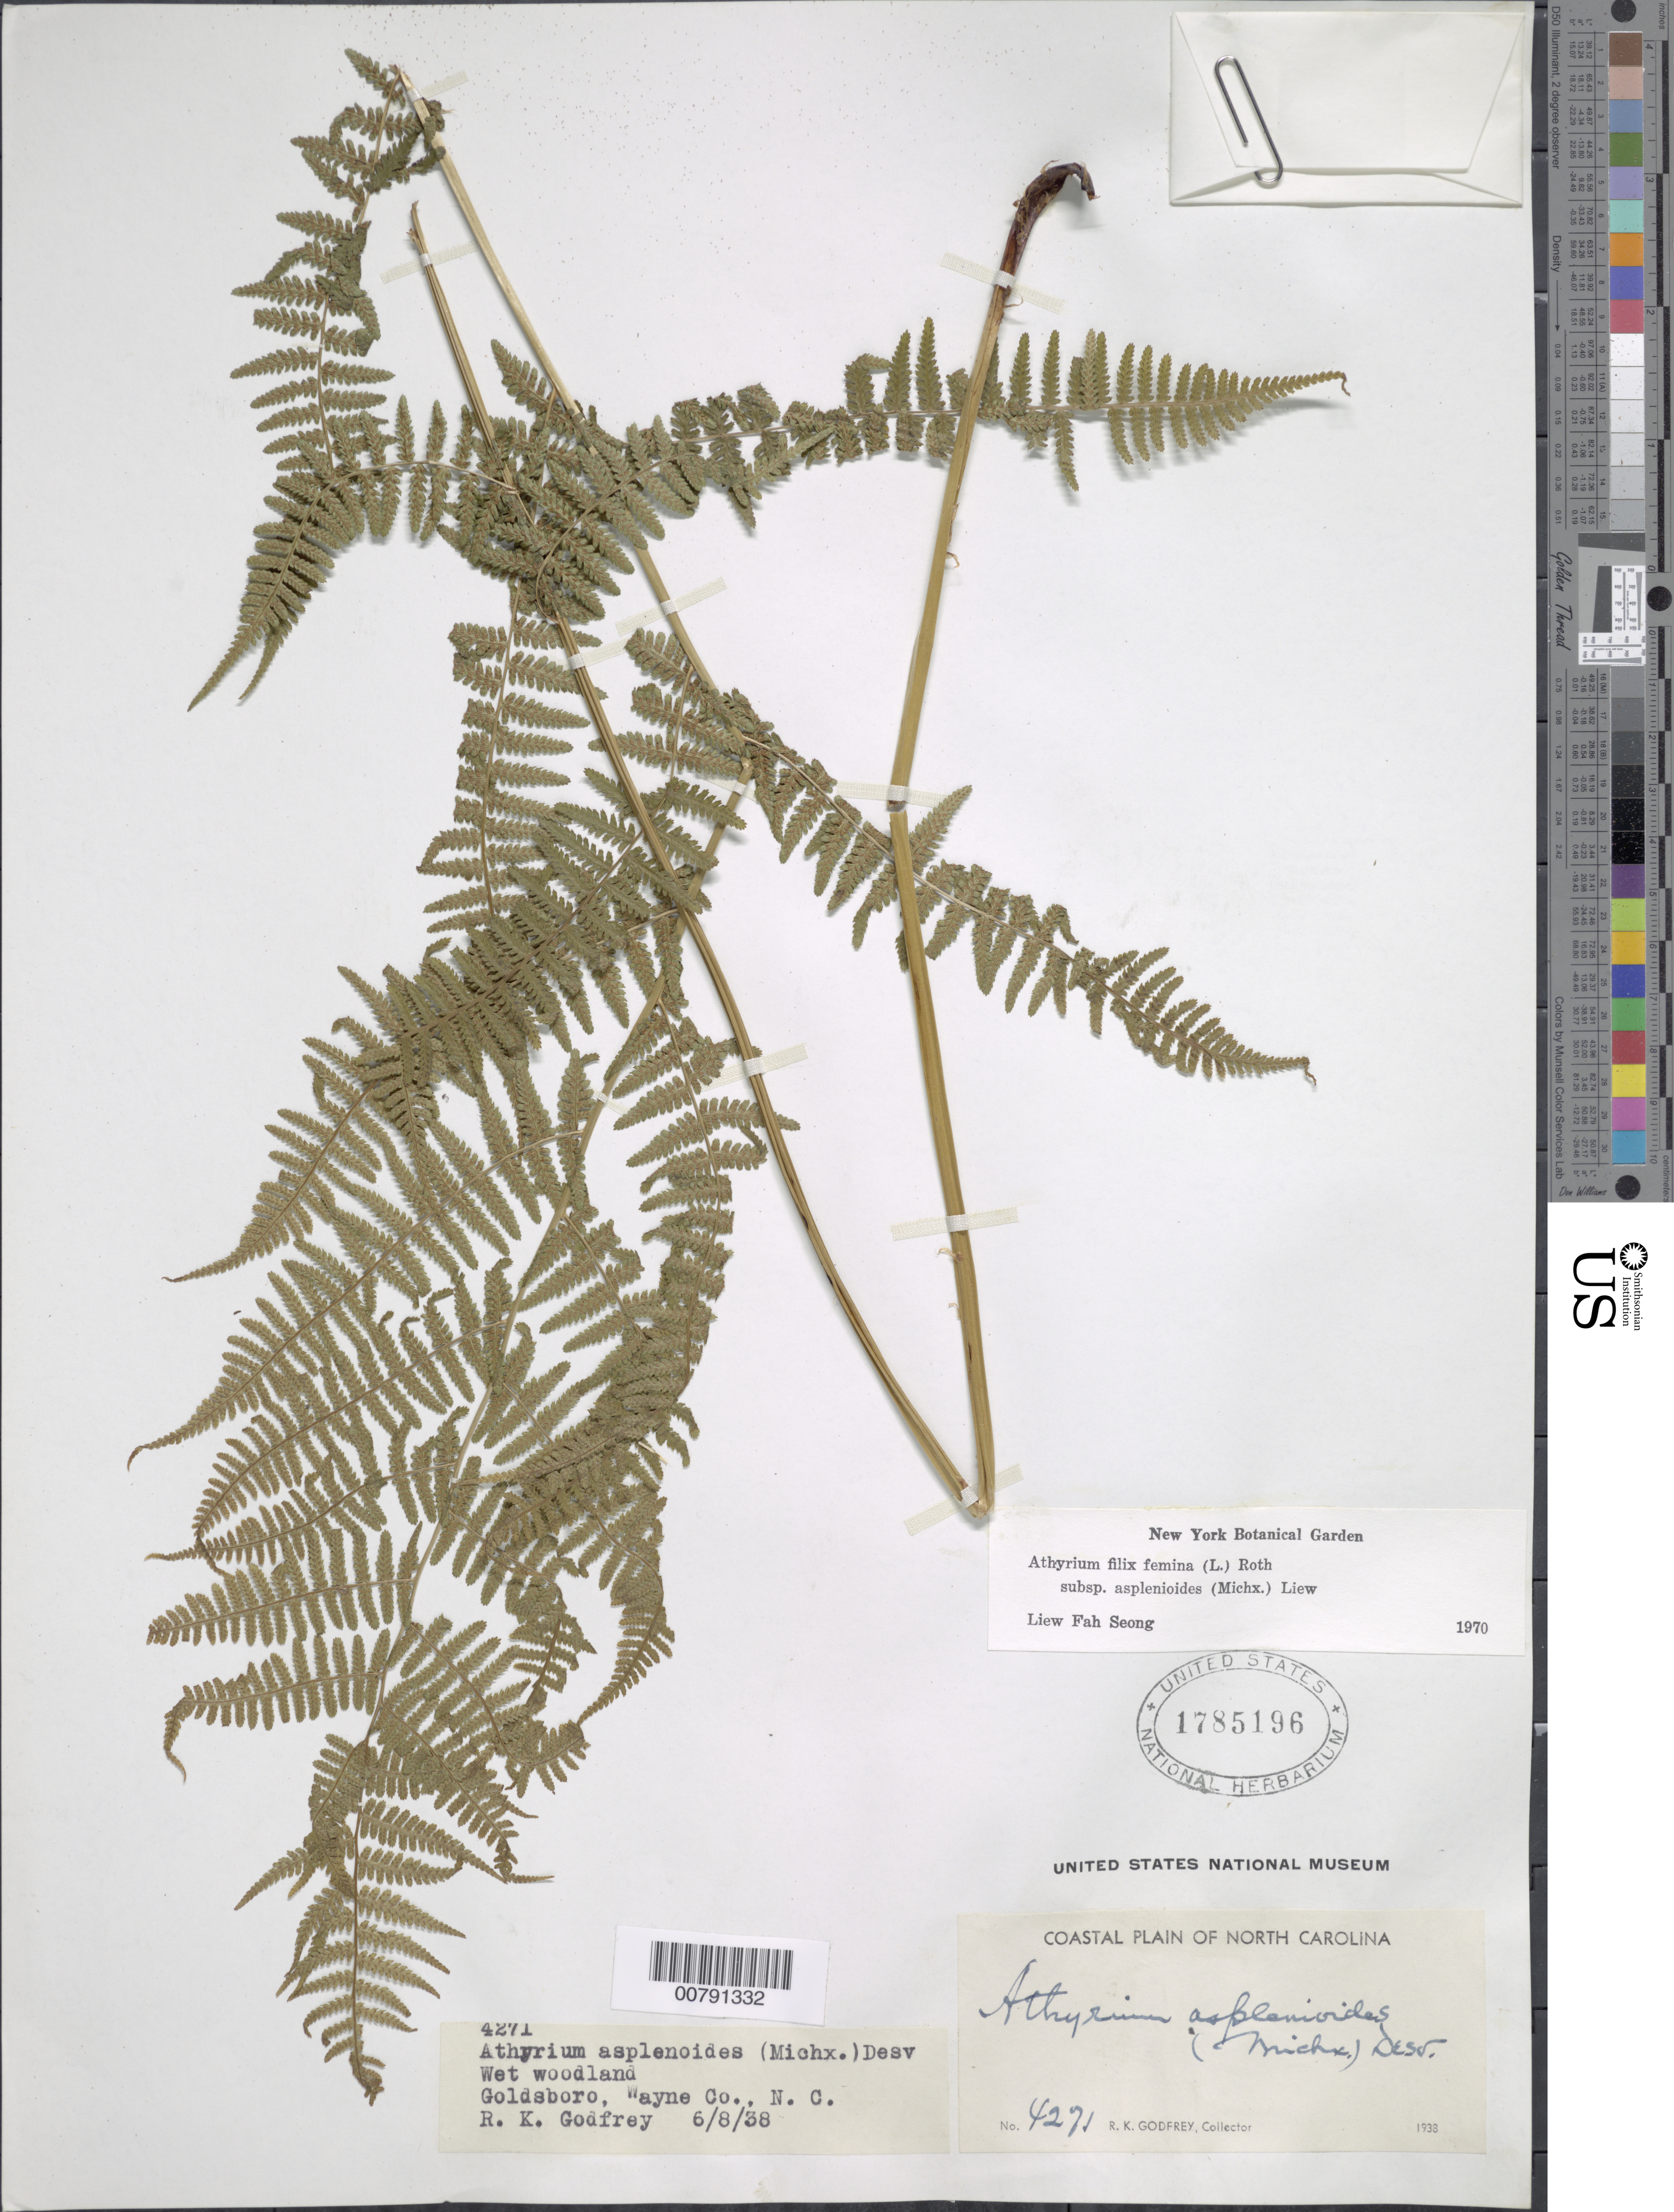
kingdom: Plantae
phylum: Tracheophyta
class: Polypodiopsida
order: Polypodiales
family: Athyriaceae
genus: Athyrium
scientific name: Athyrium filix-femina subsp. asplenioides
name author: (Michx.) Hultén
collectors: R. K. Godfrey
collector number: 4271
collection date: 1938-06-08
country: United States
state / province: North Carolina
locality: Coastal Plain, Goldsboro, Wayne Co.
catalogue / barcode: US 1785196